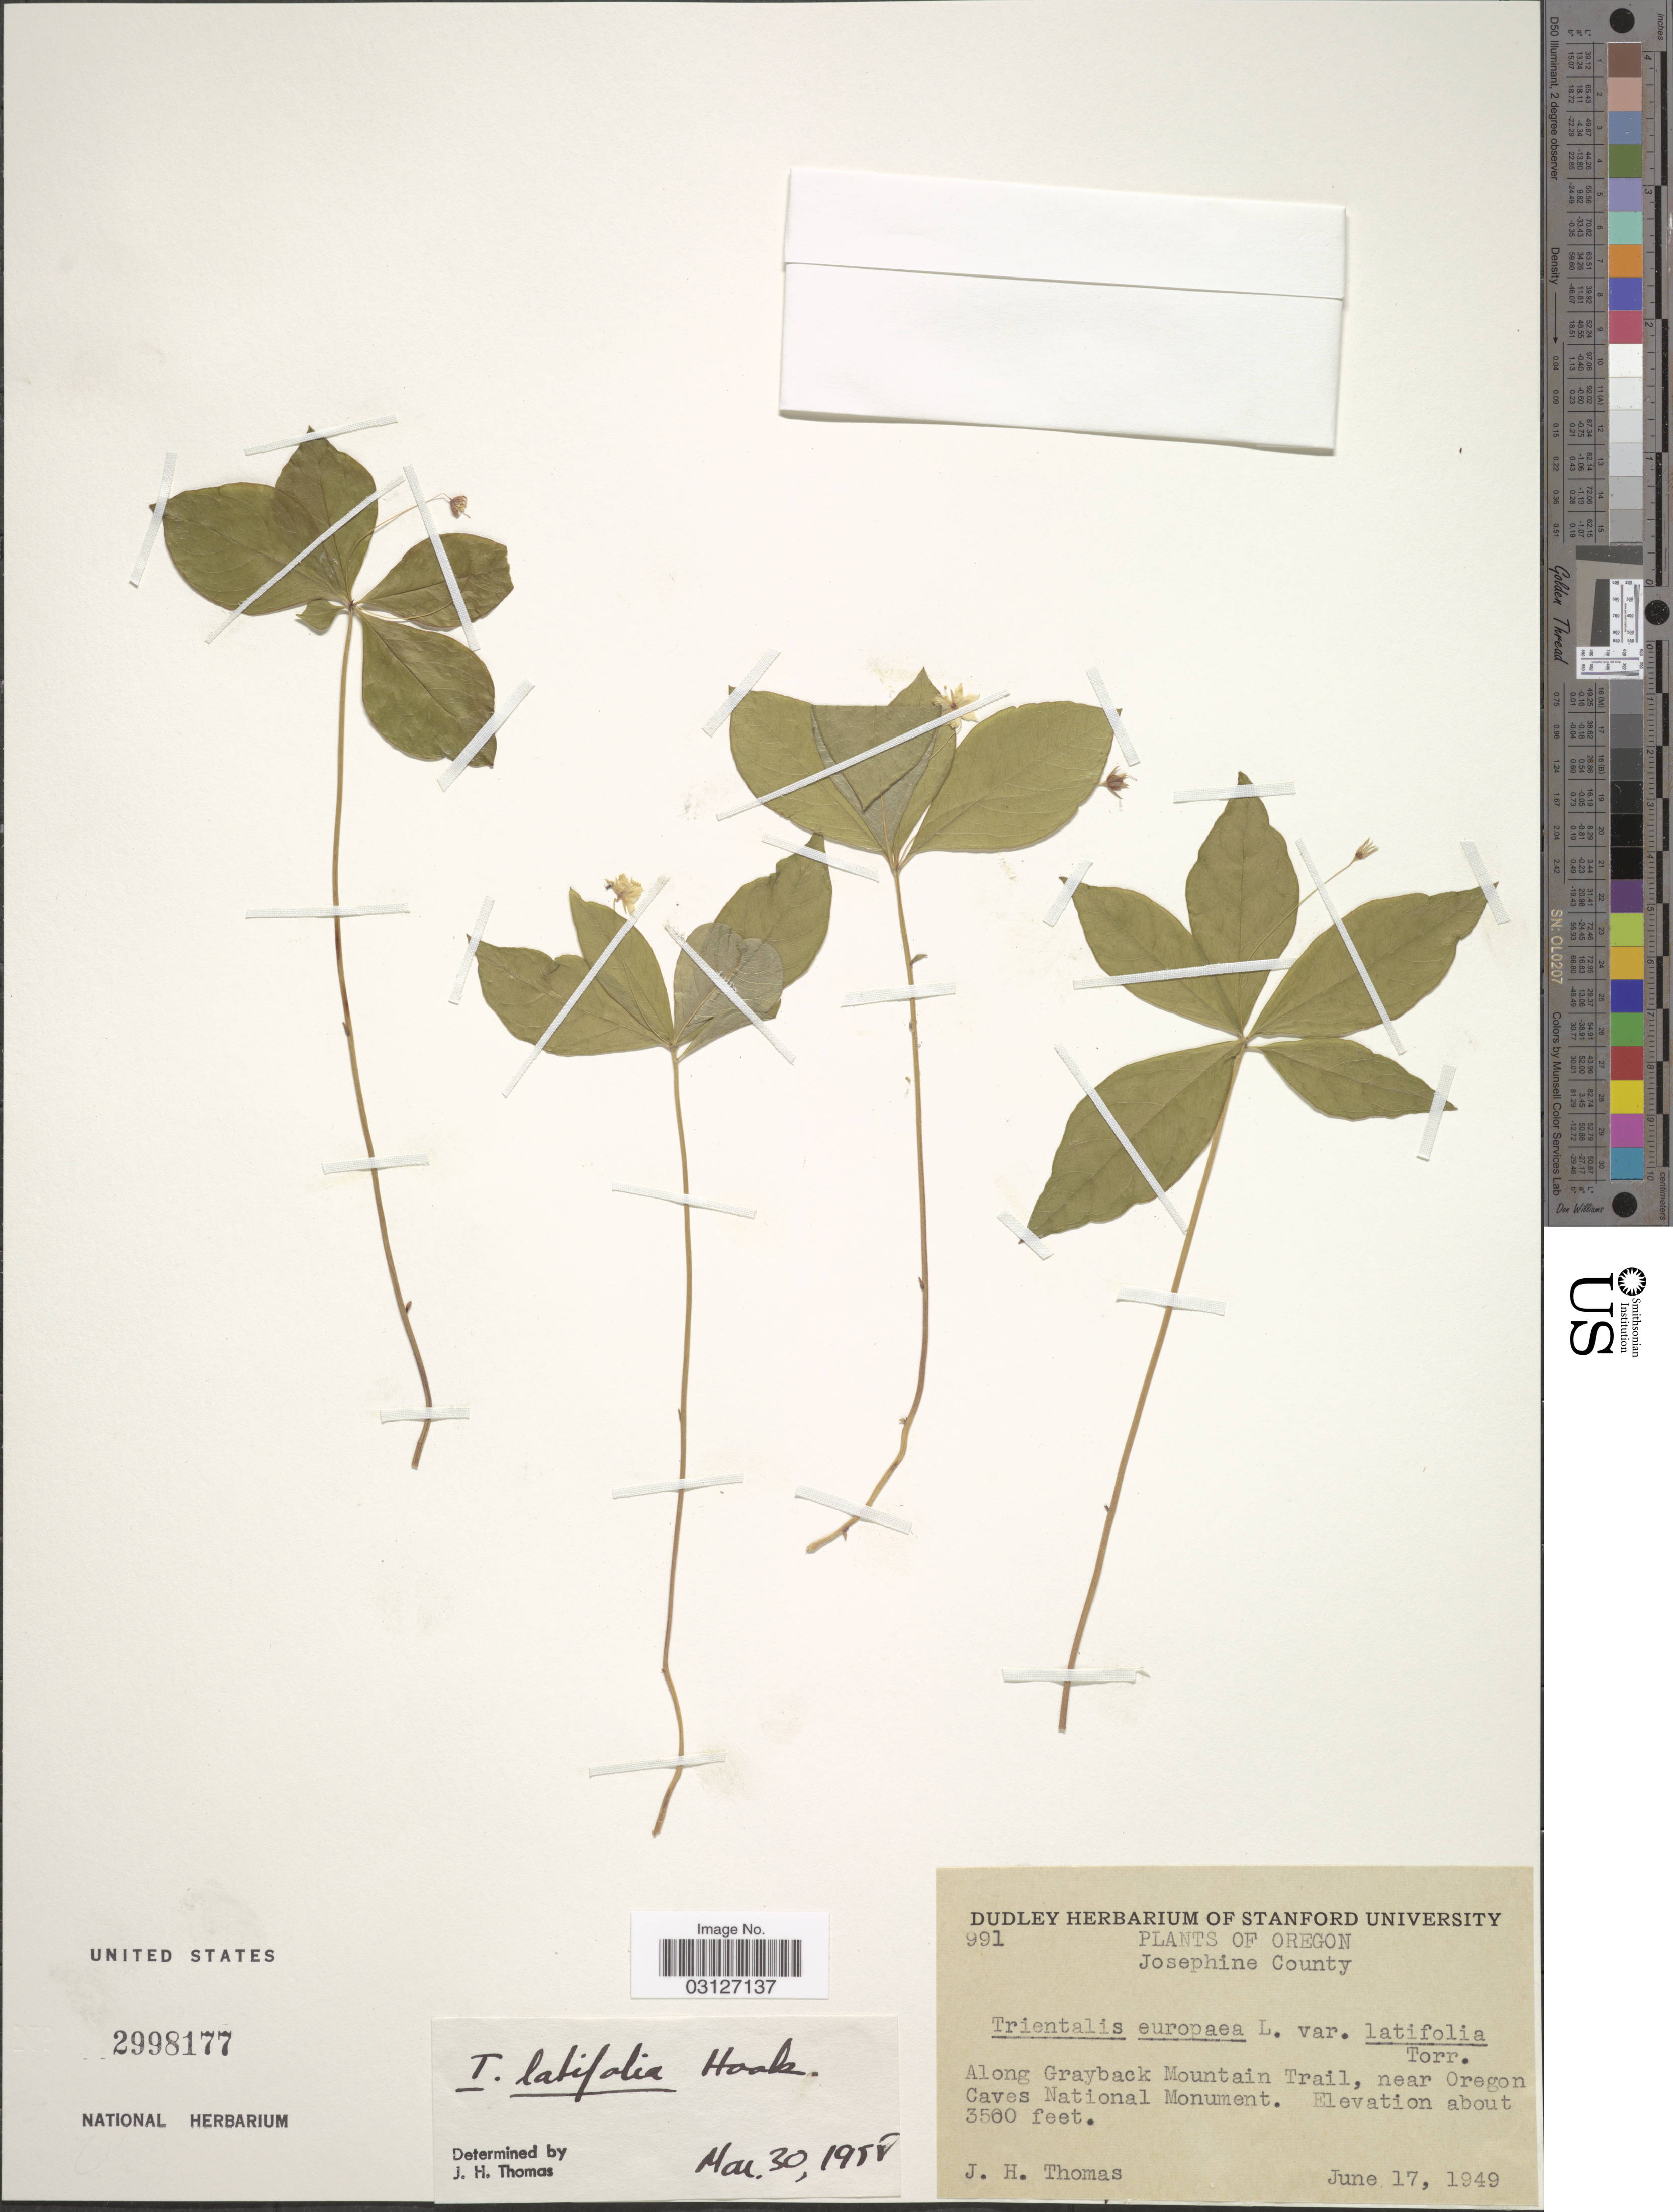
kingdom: Plantae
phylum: Tracheophyta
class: Magnoliopsida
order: Ericales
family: Primulaceae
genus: Trientalis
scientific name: Trientalis latifolia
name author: Hook.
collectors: J. H. Thomas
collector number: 991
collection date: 1949-06-17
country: United States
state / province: Oregon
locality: Josephine County, Along Grayback Mountain Trail, near Oregon Caves National Monument.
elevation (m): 1067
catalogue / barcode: US 2998177